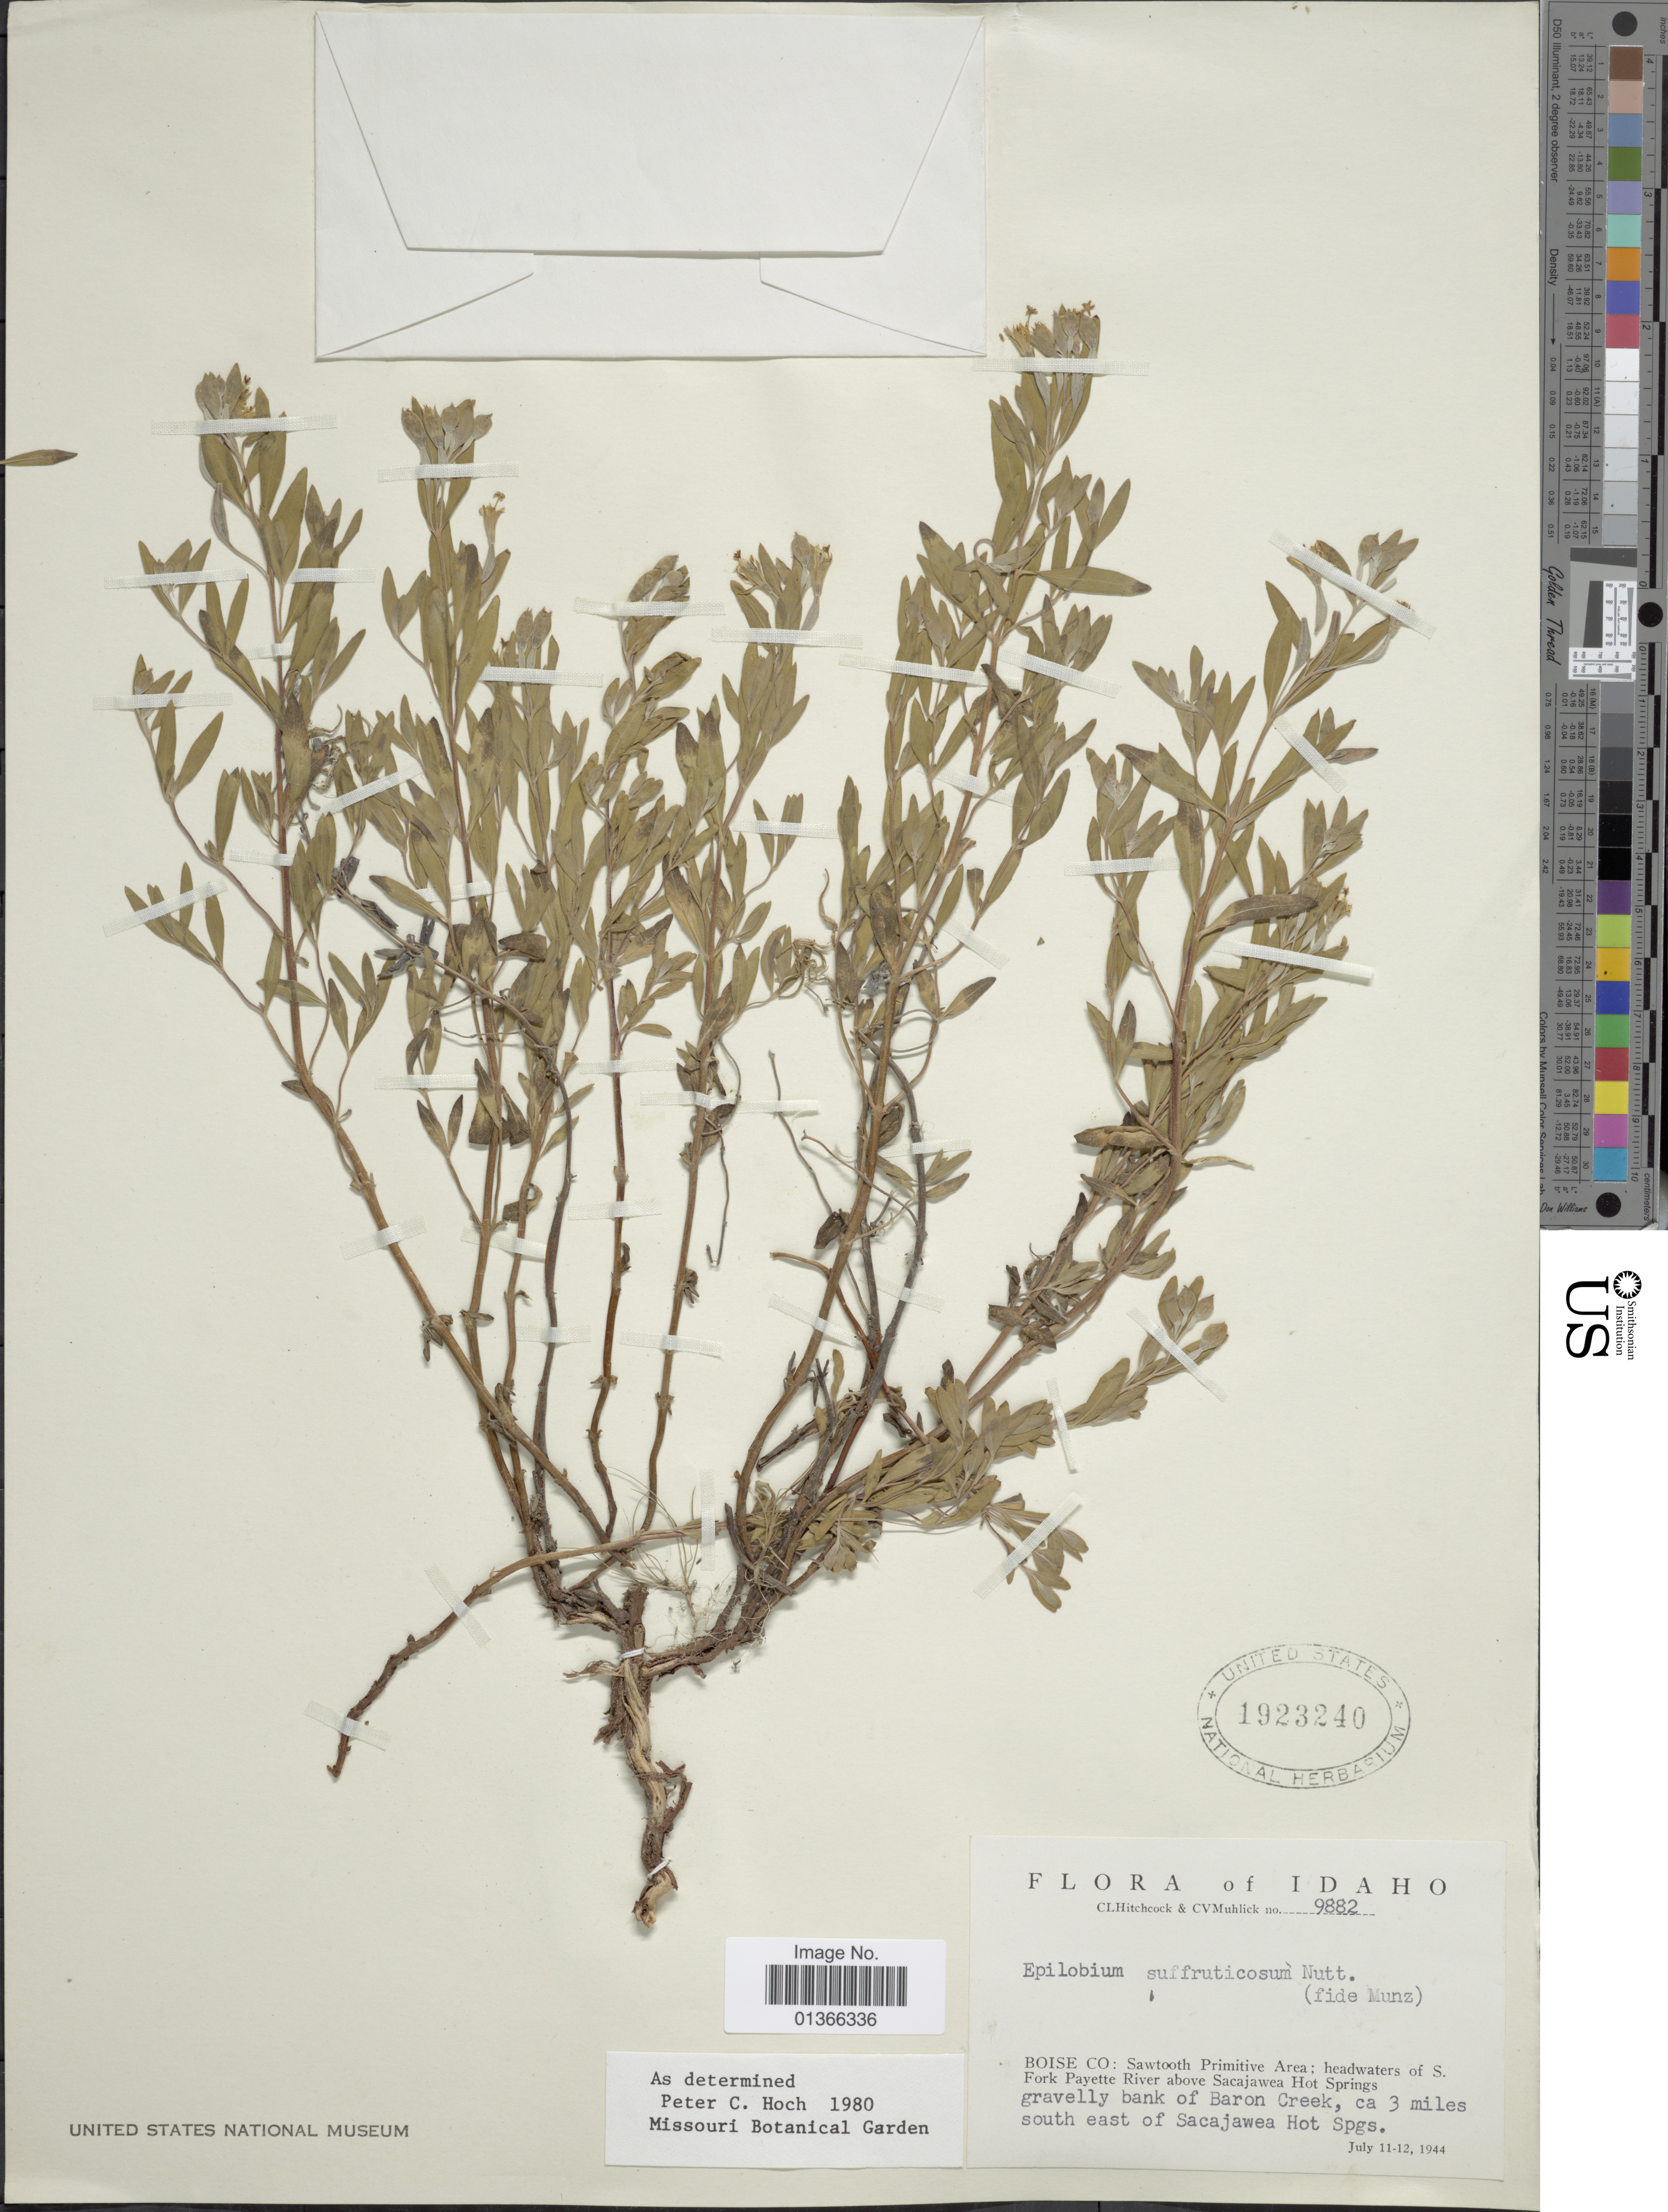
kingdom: Plantae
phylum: Tracheophyta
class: Magnoliopsida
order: Myrtales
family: Onagraceae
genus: Epilobium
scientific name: Epilobium suffruticosum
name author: Nutt. ex Torr. & A. Gray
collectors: C. L. Hitchcock & C. V. Muhlick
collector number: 9882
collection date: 1944-07-11/1944-07-12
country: United States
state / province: Idaho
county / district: Boise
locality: Sawtooth Primitive area; headwaters of S. Fork Payette River above Sacajawea Hot Springs gravelly bank of Baron Creek, ca 3 miles south east of Sacajawea Hot Spgs.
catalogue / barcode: US 1923240